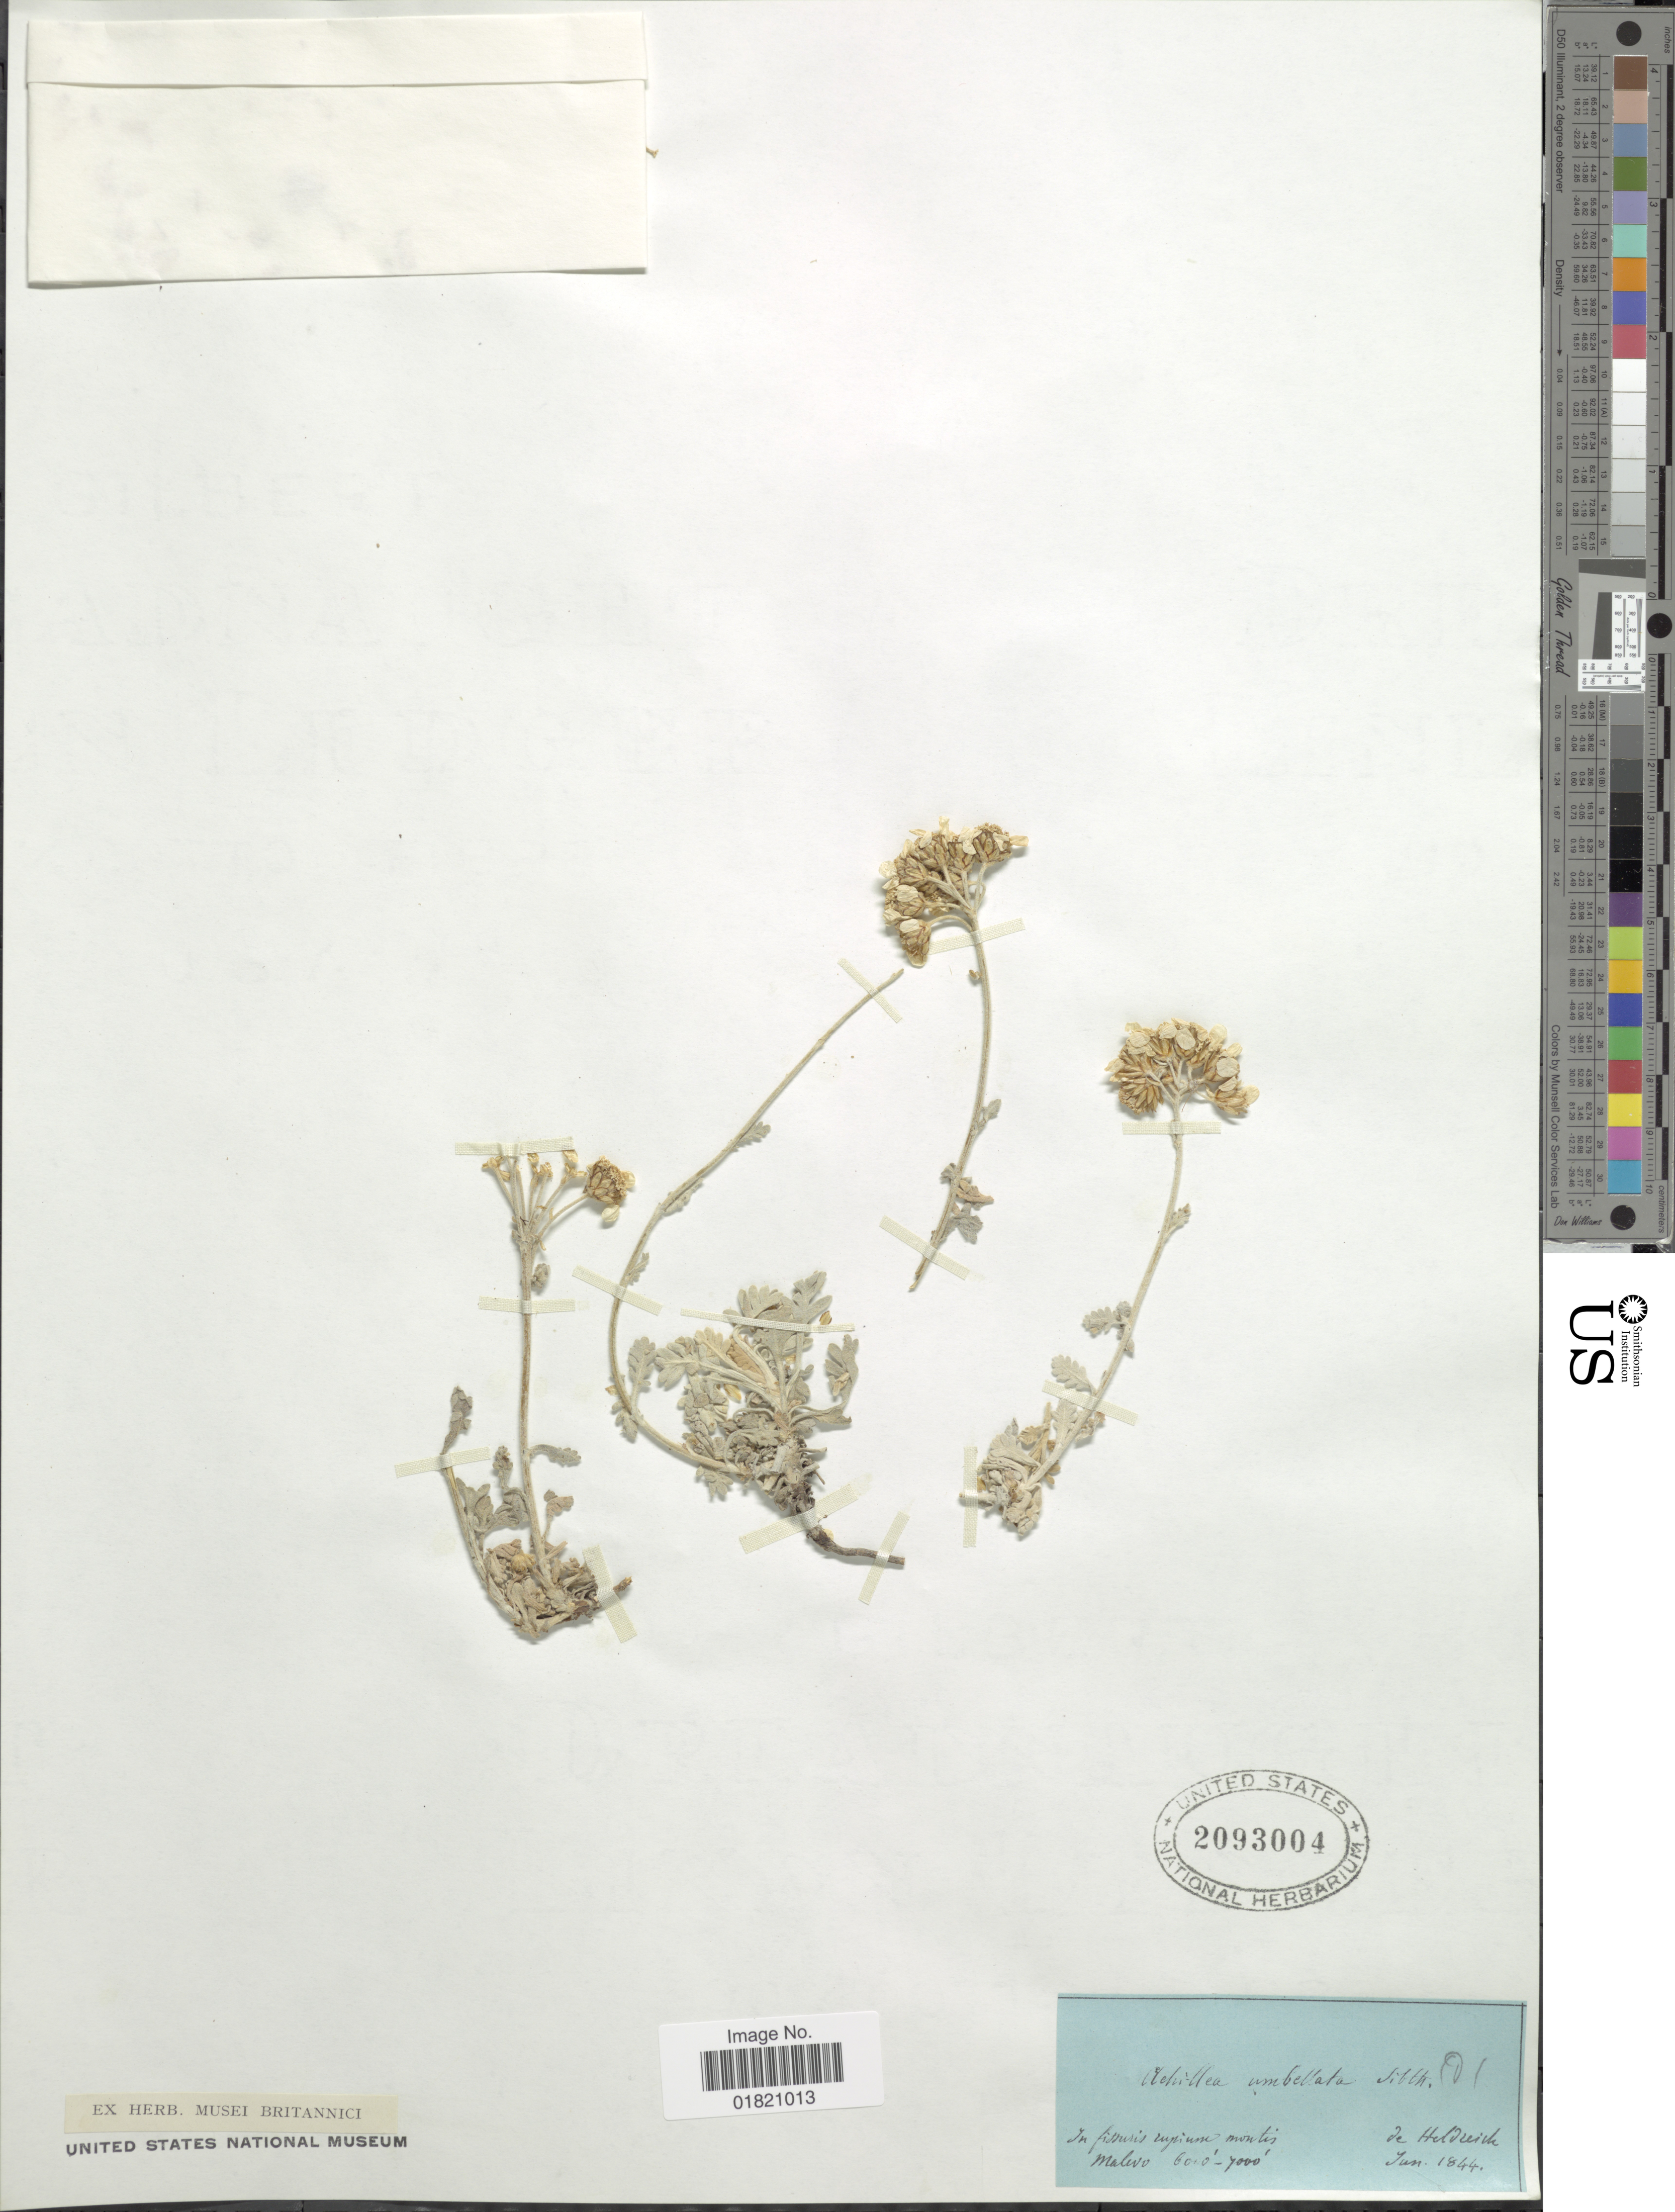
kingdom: Plantae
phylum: Tracheophyta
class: Magnoliopsida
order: Asterales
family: Asteraceae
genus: Achillea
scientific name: Achillea umbellata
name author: Sibth. & Sm.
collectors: -. De Heldreich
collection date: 1844-06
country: Greece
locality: In fissuris rupium montis Malevo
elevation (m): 1829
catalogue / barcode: US 2093004